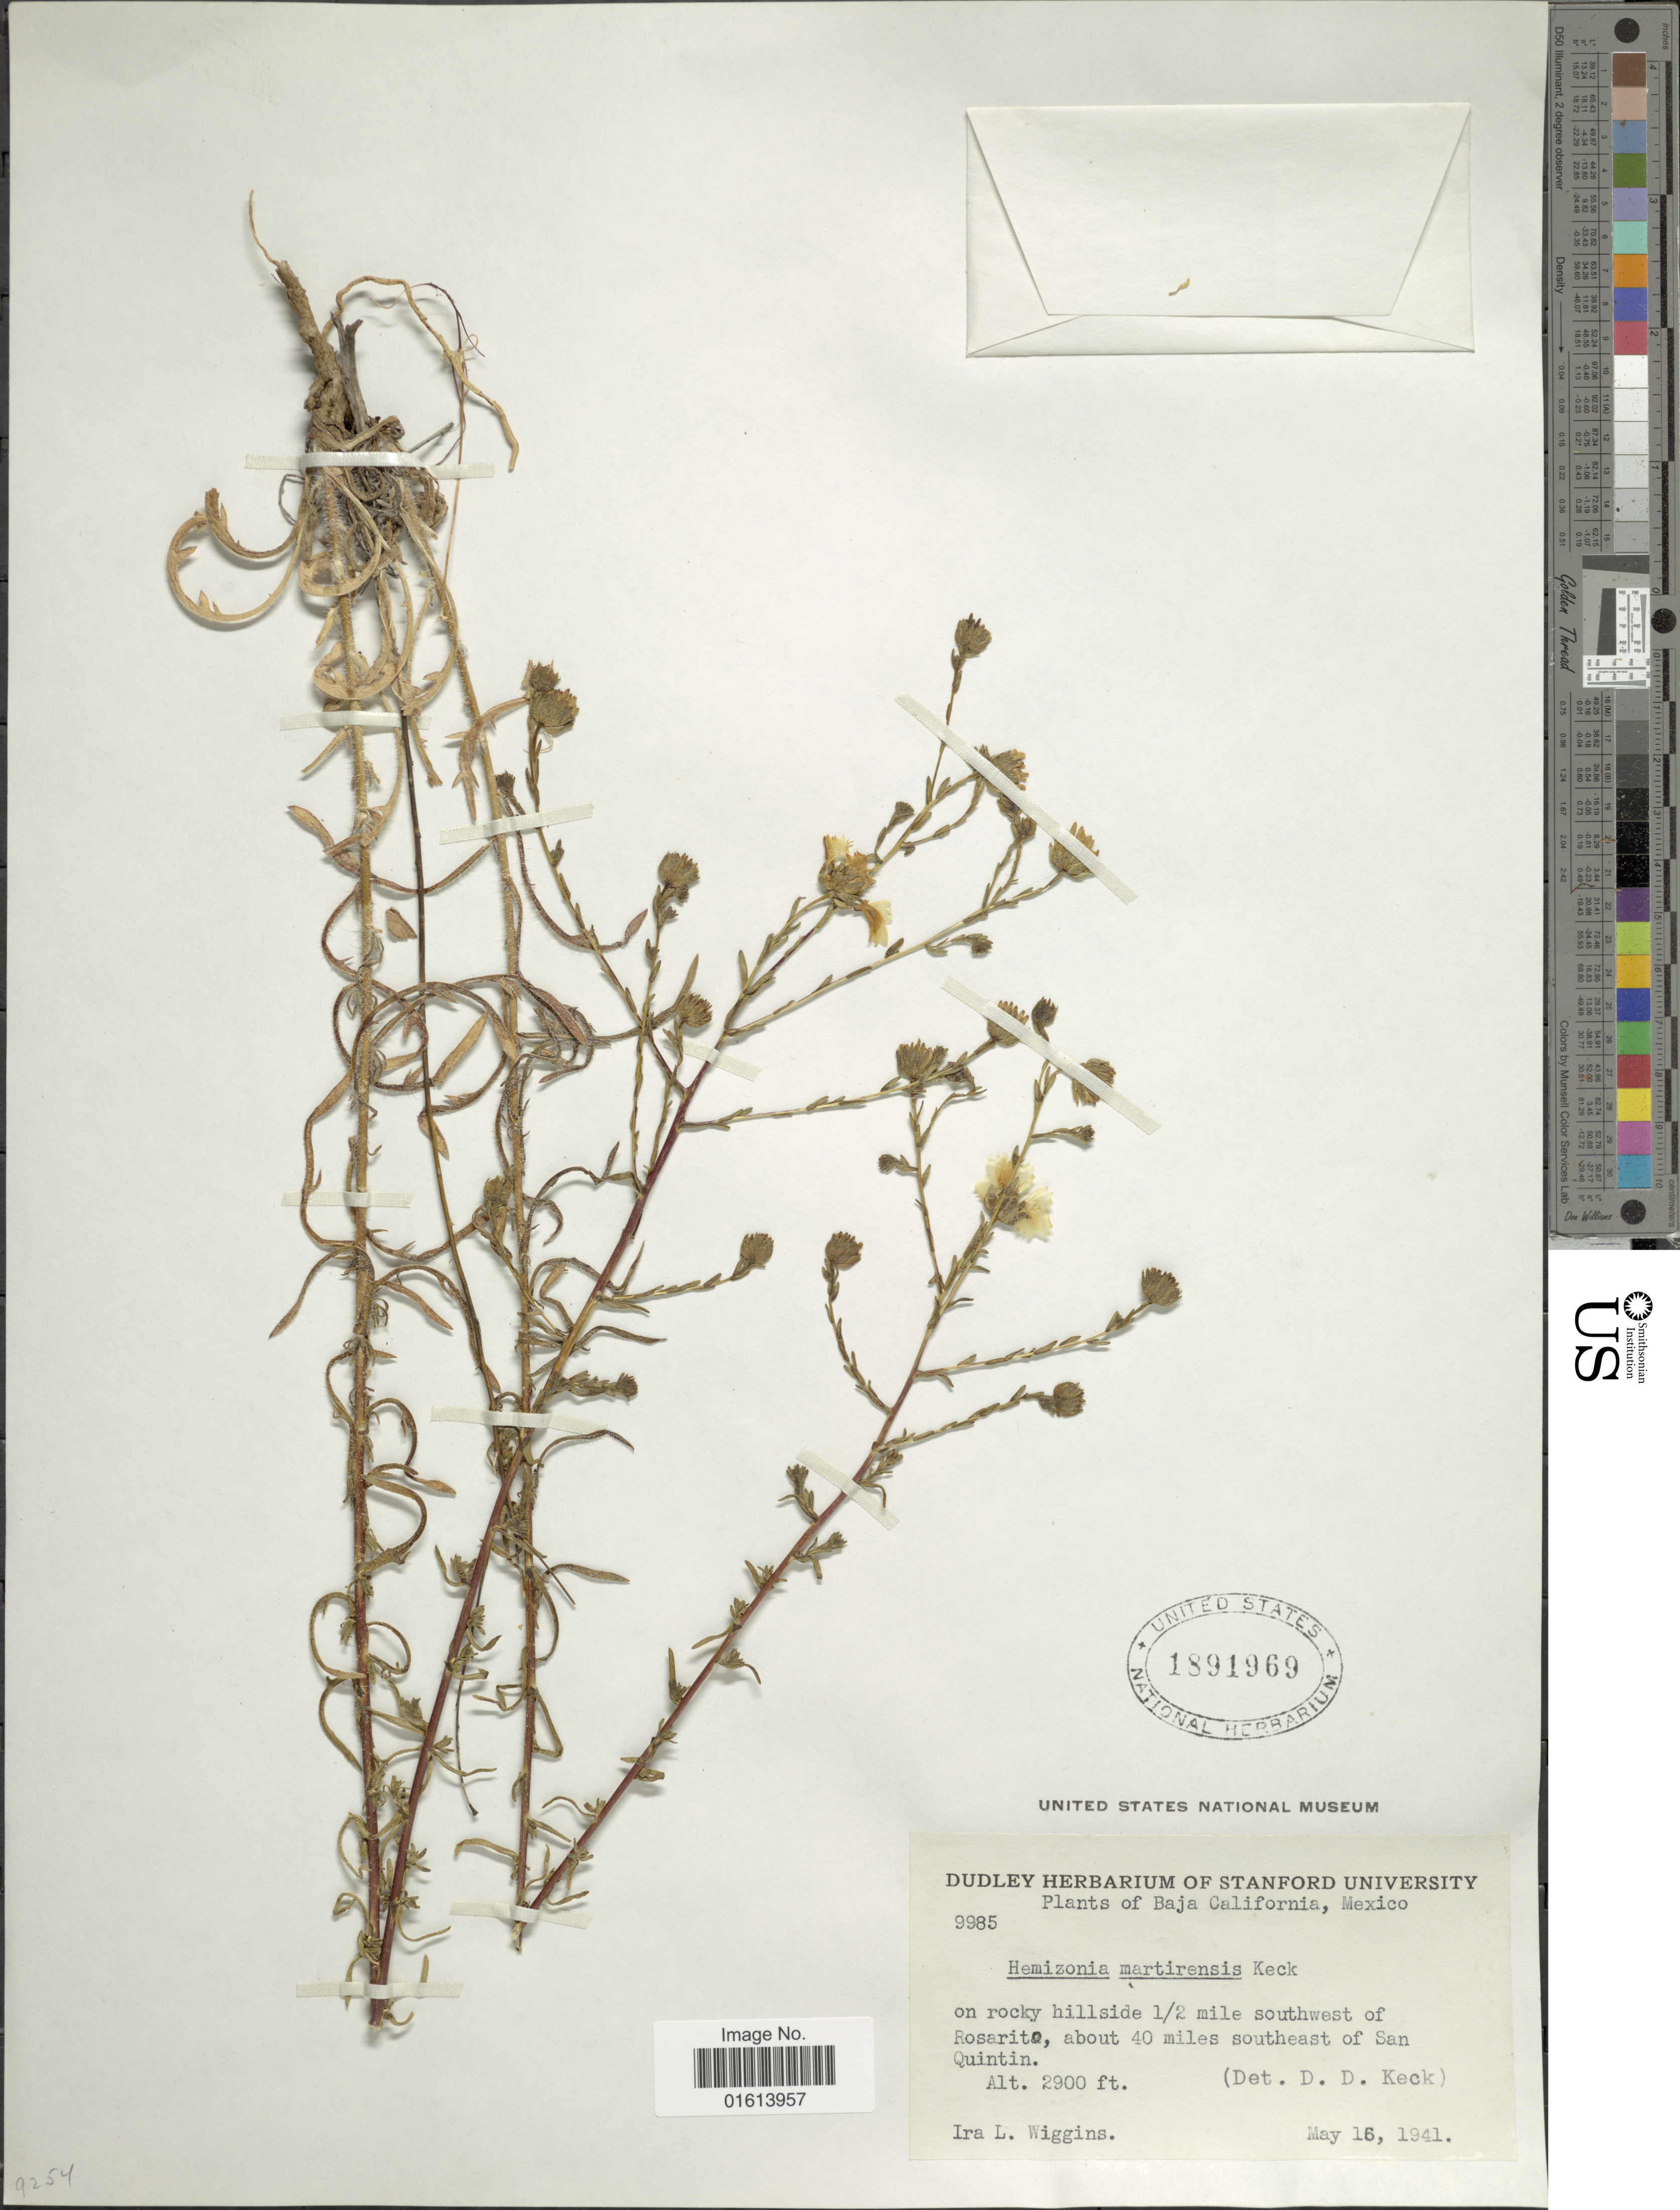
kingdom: Plantae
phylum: Tracheophyta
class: Magnoliopsida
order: Asterales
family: Asteraceae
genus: Deinandra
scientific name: Deinandra martirensis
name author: (D.D. Keck) B.G. Baldwin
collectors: I. L. Wiggins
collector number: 9985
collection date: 1941-05-16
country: Mexico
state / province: Baja California Norte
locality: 1/2 mile southwest of Rosarito, about 40 miles southeast of San Quintin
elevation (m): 884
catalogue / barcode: US 1891969